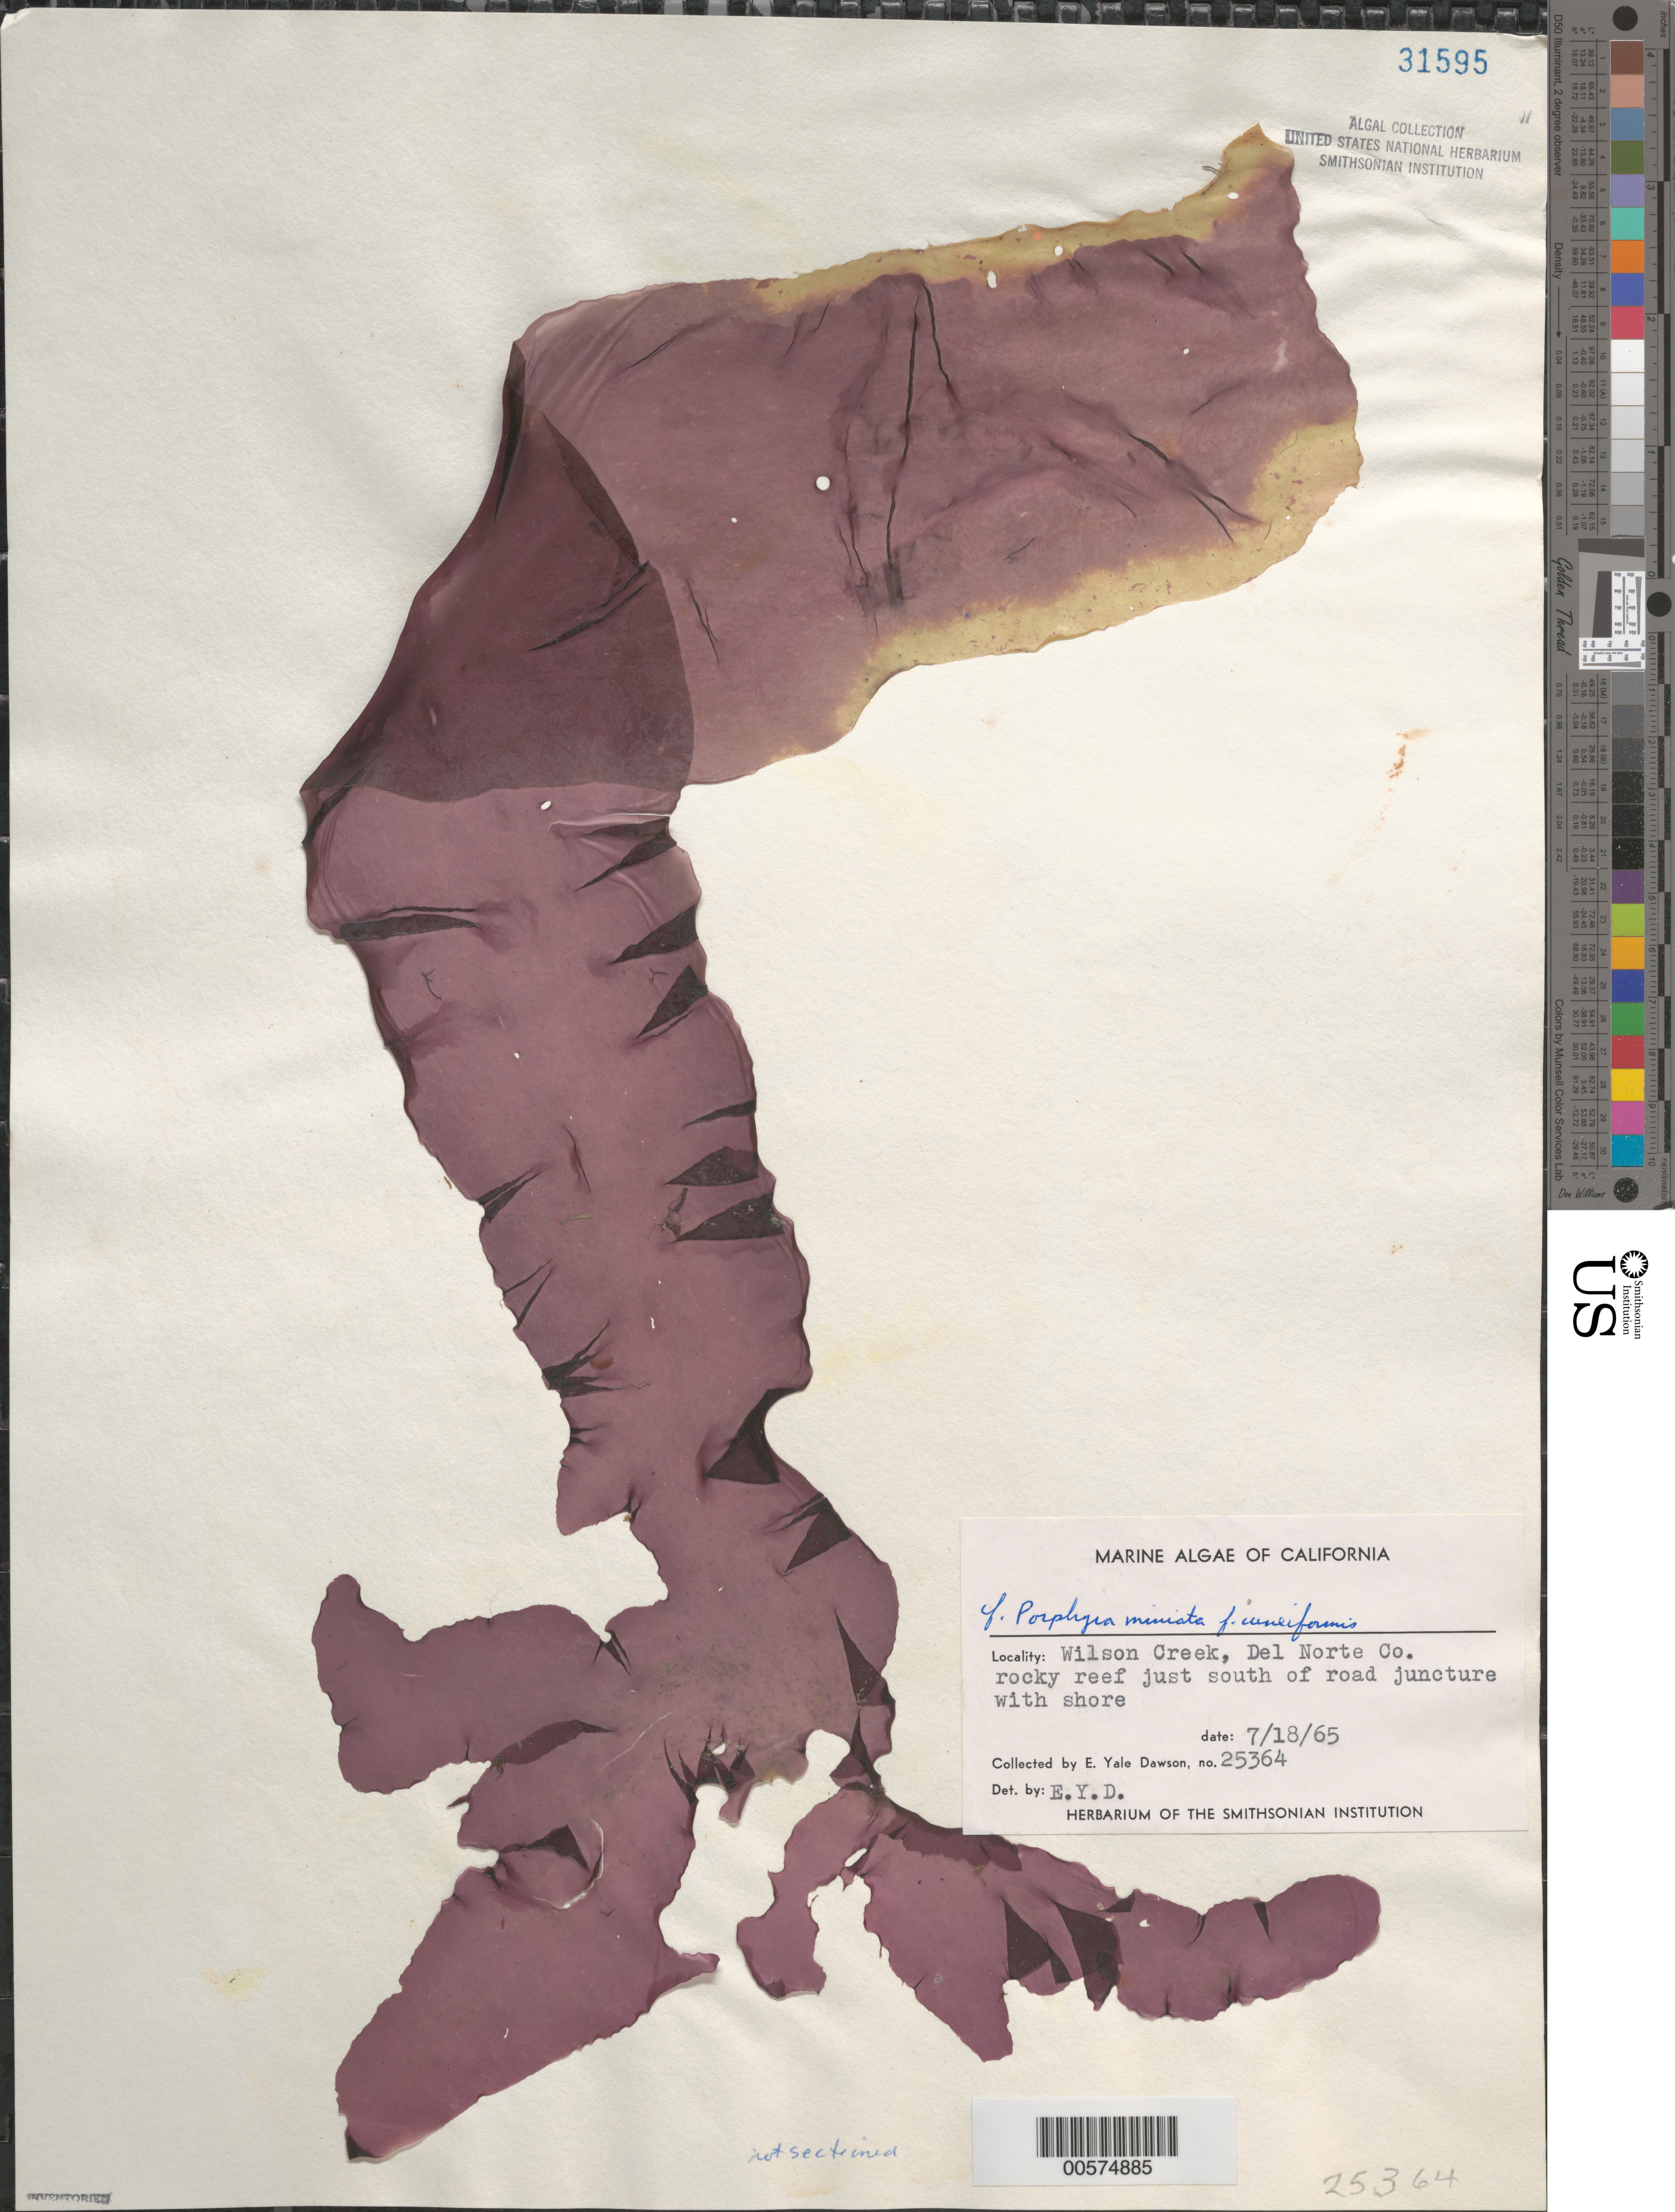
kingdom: Plantae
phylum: Rhodophyta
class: Bangiophyceae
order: Bangiales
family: Bangiaceae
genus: Wildemania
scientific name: Wildemania miniata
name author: (C. Agardh) Foslie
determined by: Algae name updating Project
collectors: E. Y. Dawson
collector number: EYD 25364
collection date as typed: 18 Jul 1965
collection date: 1965-07-18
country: United States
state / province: California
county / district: Del Norte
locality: Wilson Creek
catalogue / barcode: US 31595